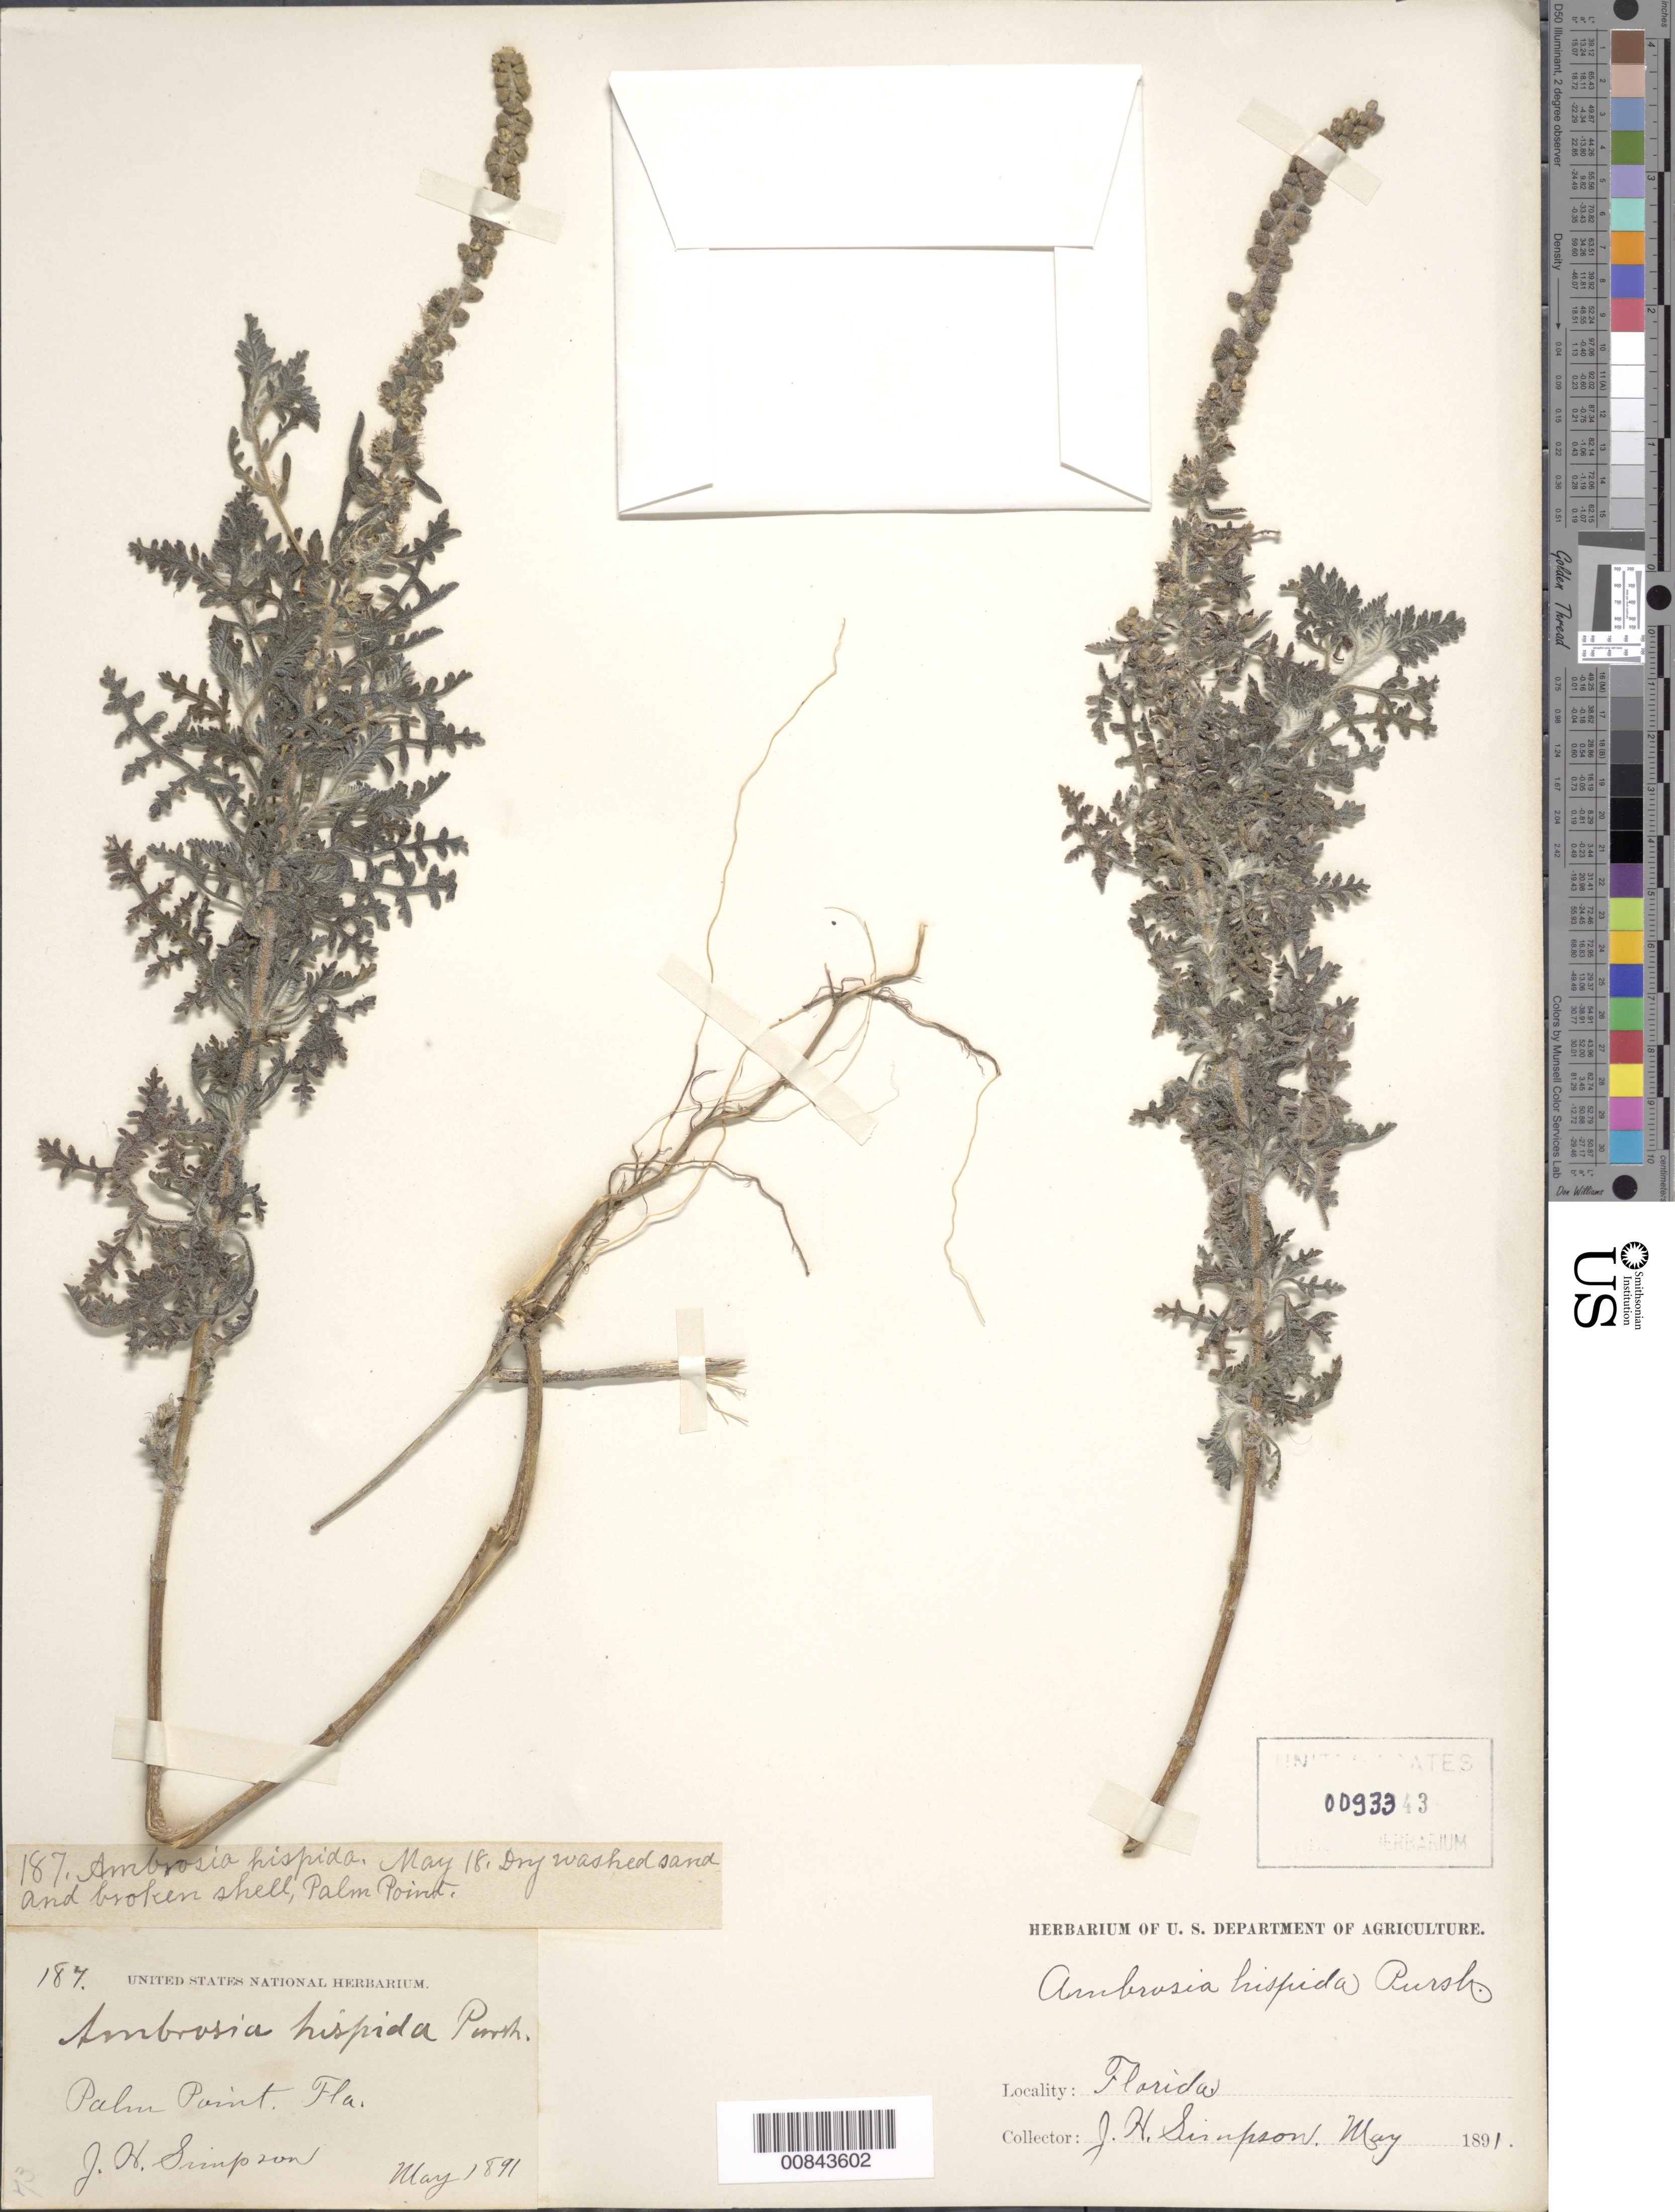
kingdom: Plantae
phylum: Tracheophyta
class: Magnoliopsida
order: Asterales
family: Asteraceae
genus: Ambrosia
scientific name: Ambrosia hispida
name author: Pursh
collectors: J. H. Simpson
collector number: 187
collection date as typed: May 1891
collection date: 1891-05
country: United States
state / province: Florida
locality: Palm Point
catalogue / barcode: US 93343